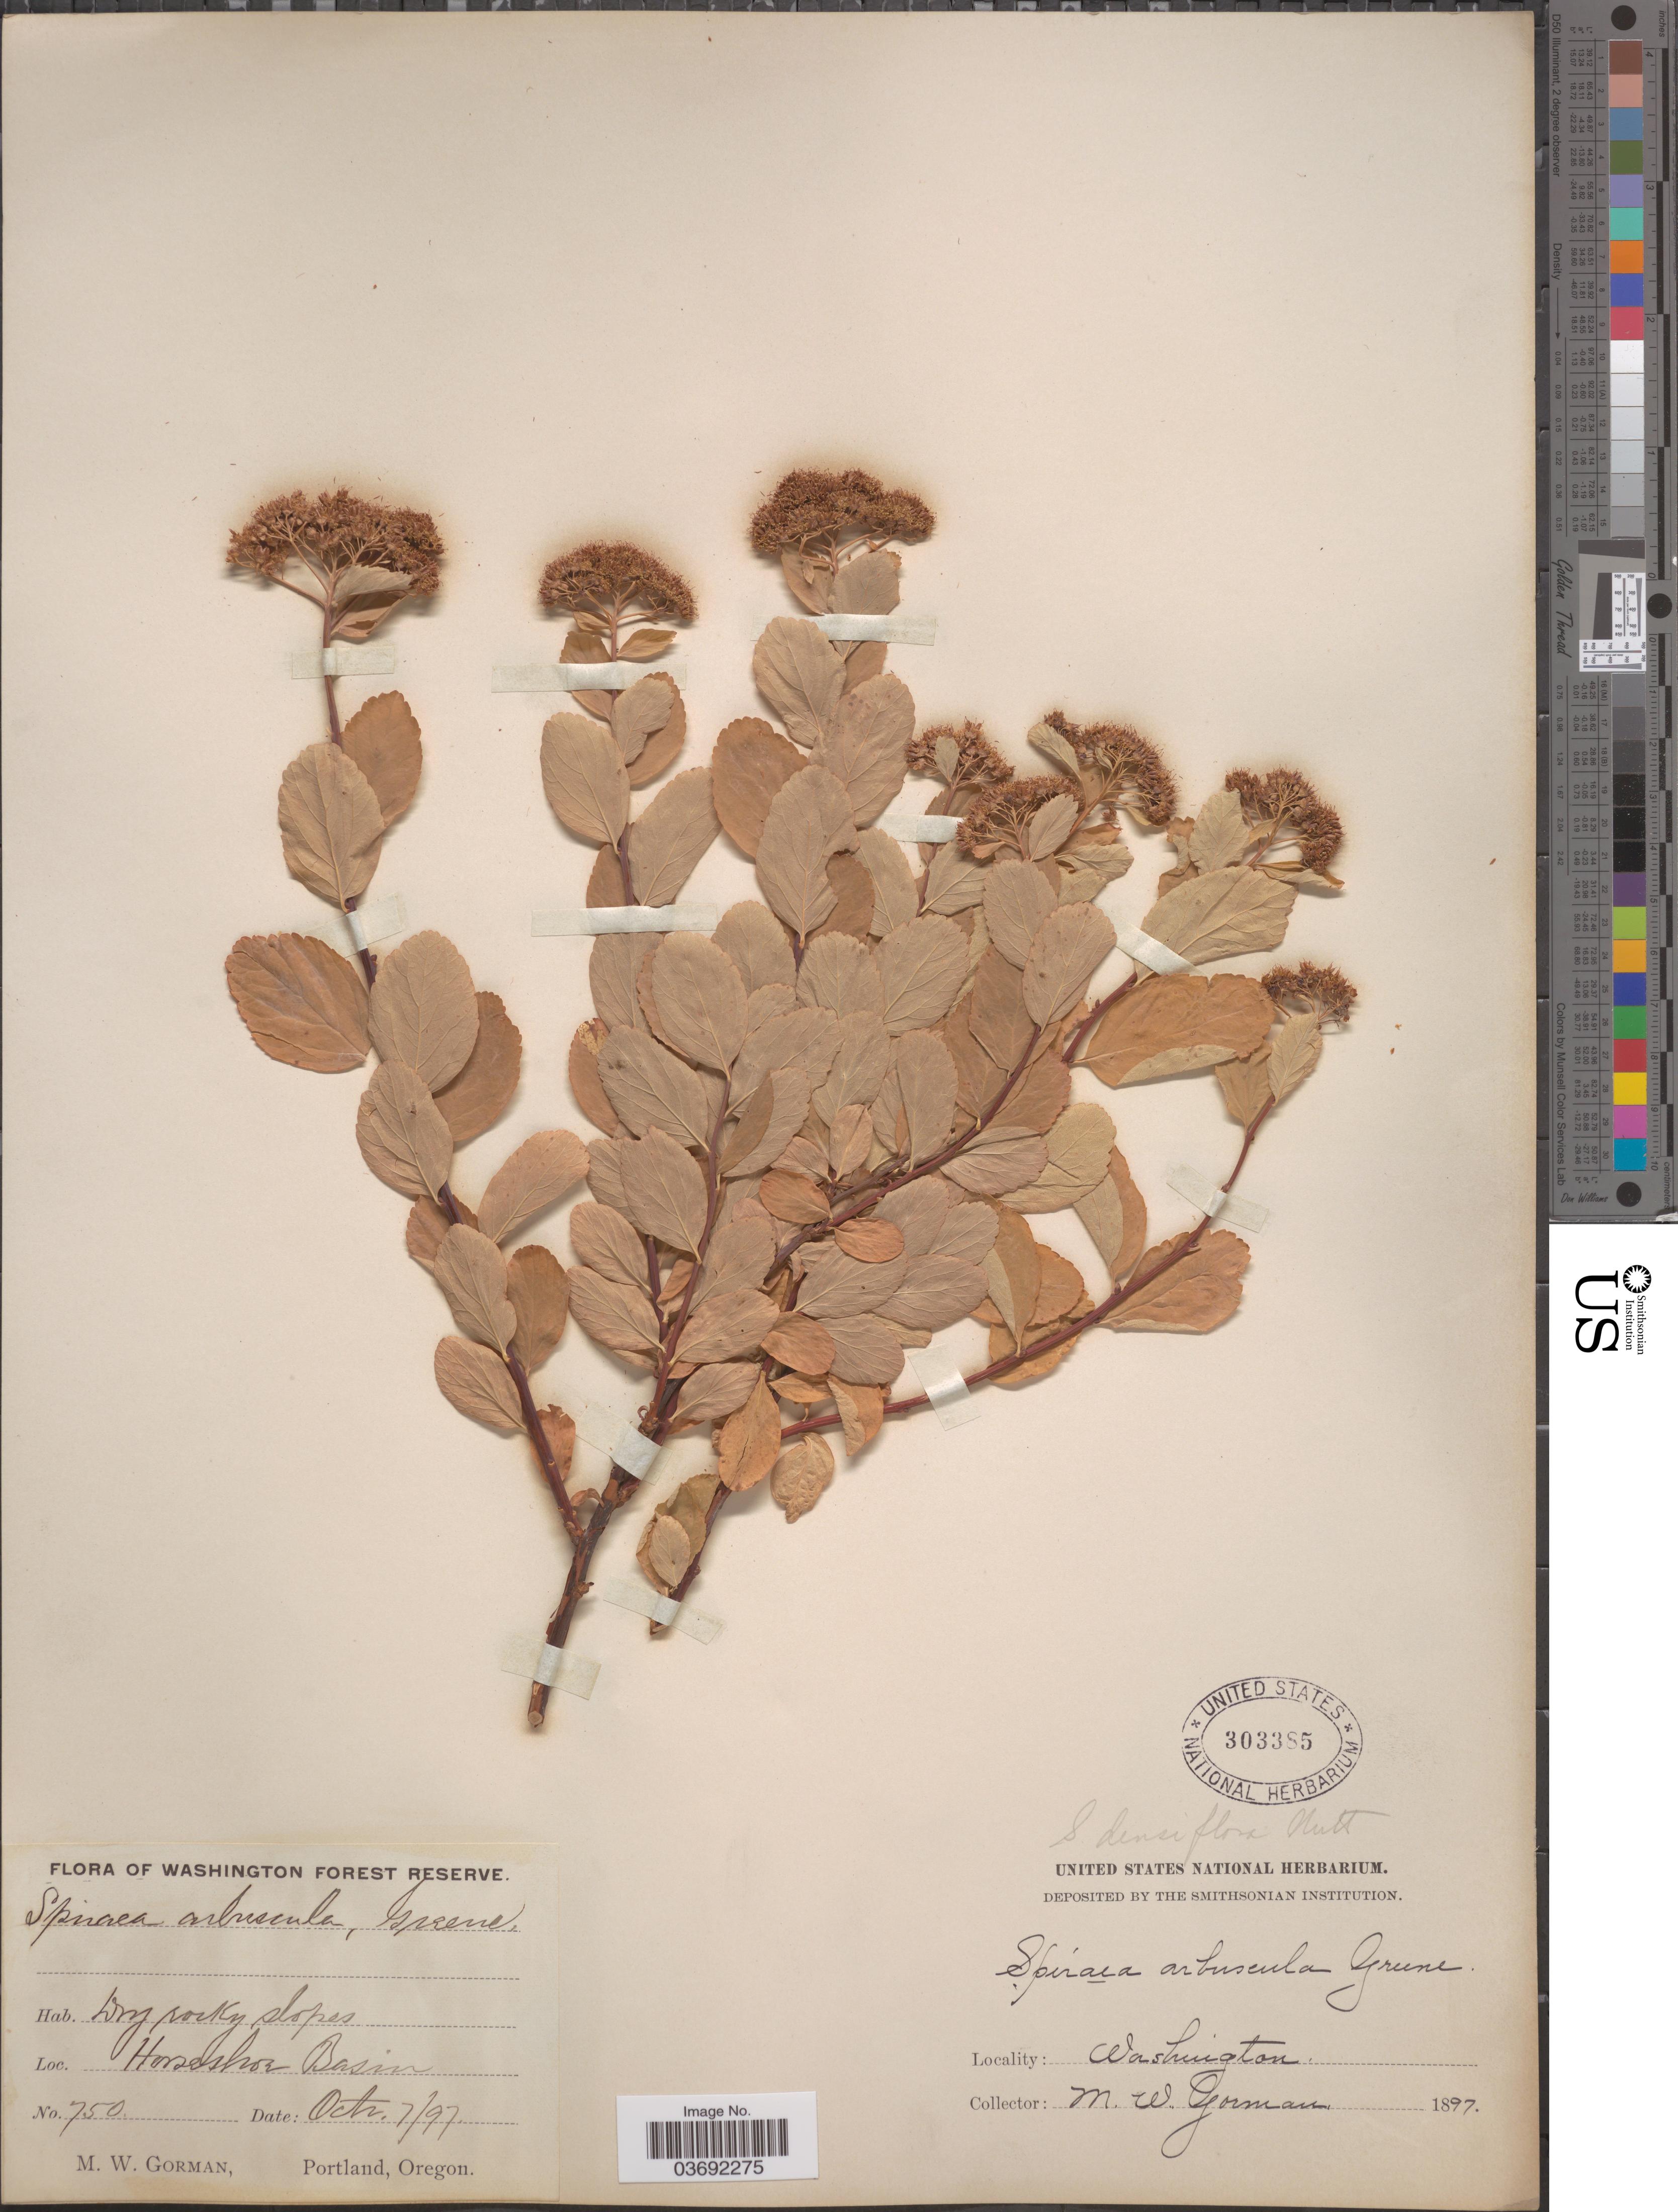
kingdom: Plantae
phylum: Tracheophyta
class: Magnoliopsida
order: Rosales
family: Rosaceae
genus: Spiraea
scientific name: Spiraea densiflora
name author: Nutt. ex Greenm.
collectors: M. W. Gorman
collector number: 750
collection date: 1897-10-07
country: United States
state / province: Washington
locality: Washington Forest Reserve. Horseshoe Basin.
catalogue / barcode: US 303385